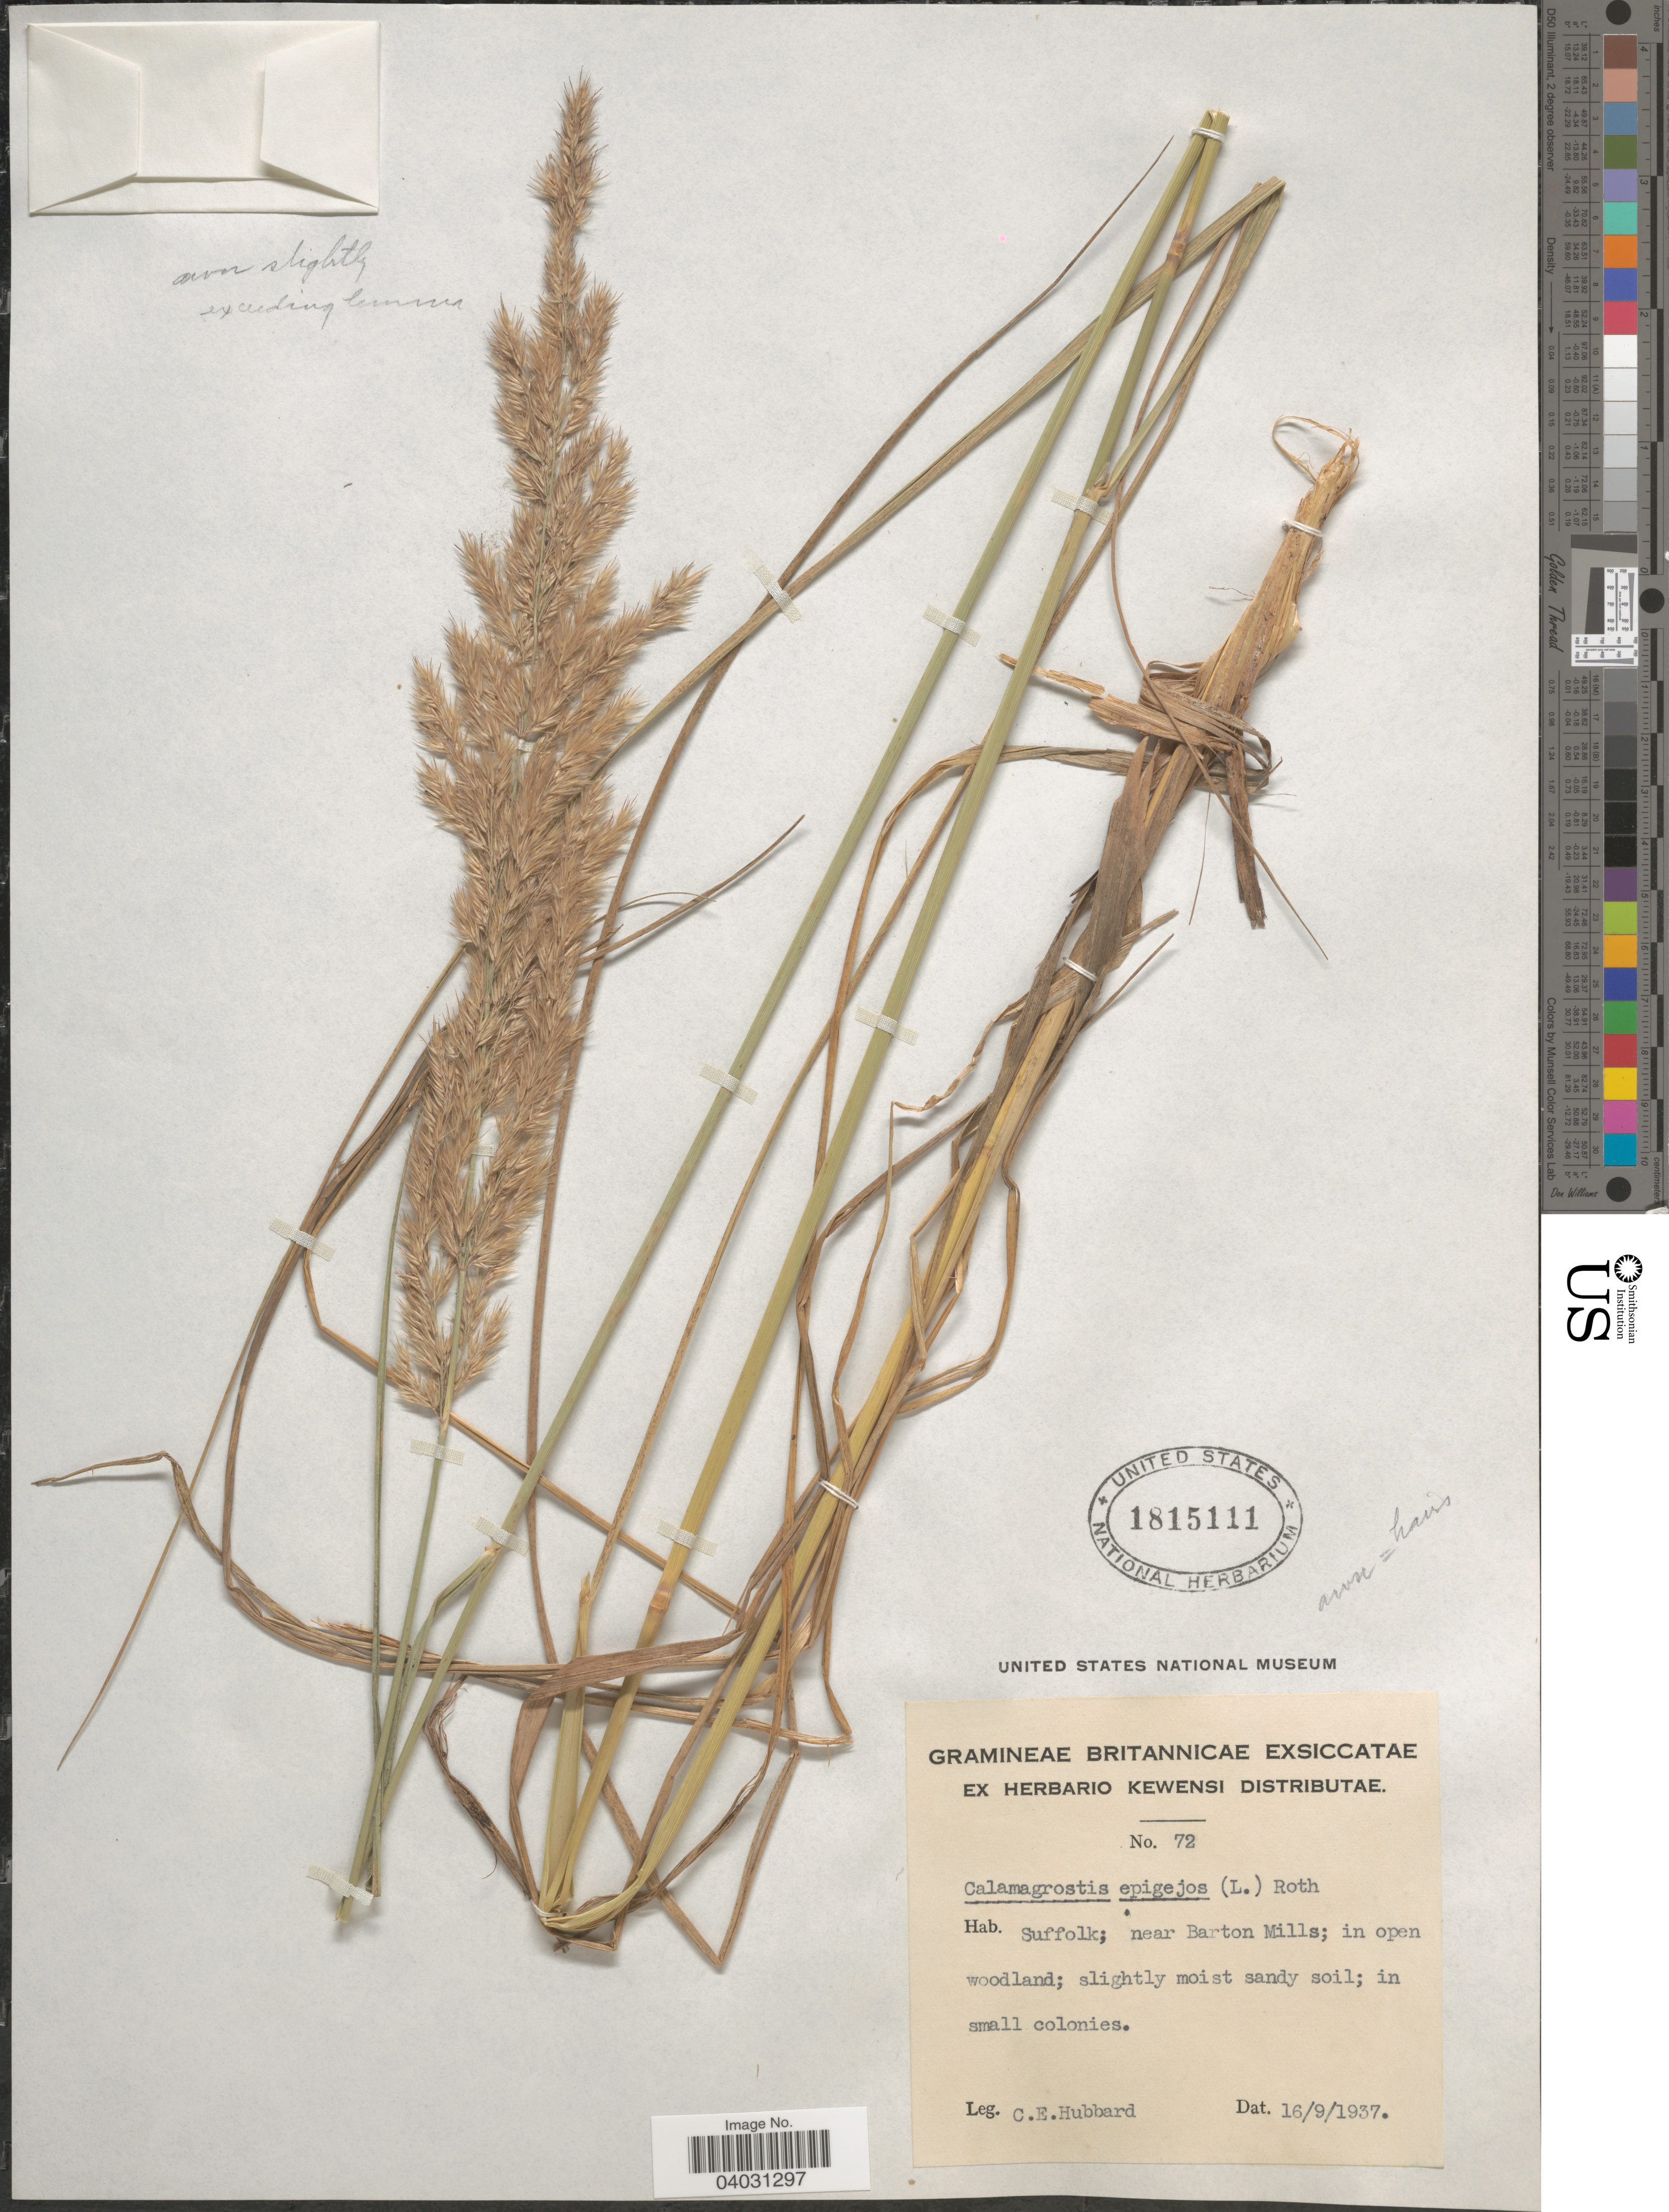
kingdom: Plantae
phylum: Tracheophyta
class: Liliopsida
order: Poales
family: Poaceae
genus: Calamagrostis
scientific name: Calamagrostis epigeios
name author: (L.) Roth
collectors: C. E. Hubbard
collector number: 72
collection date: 1937-09-16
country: United Kingdom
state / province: England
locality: Suffolk; near Barton Mills; in open woodland.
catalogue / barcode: US 1815111